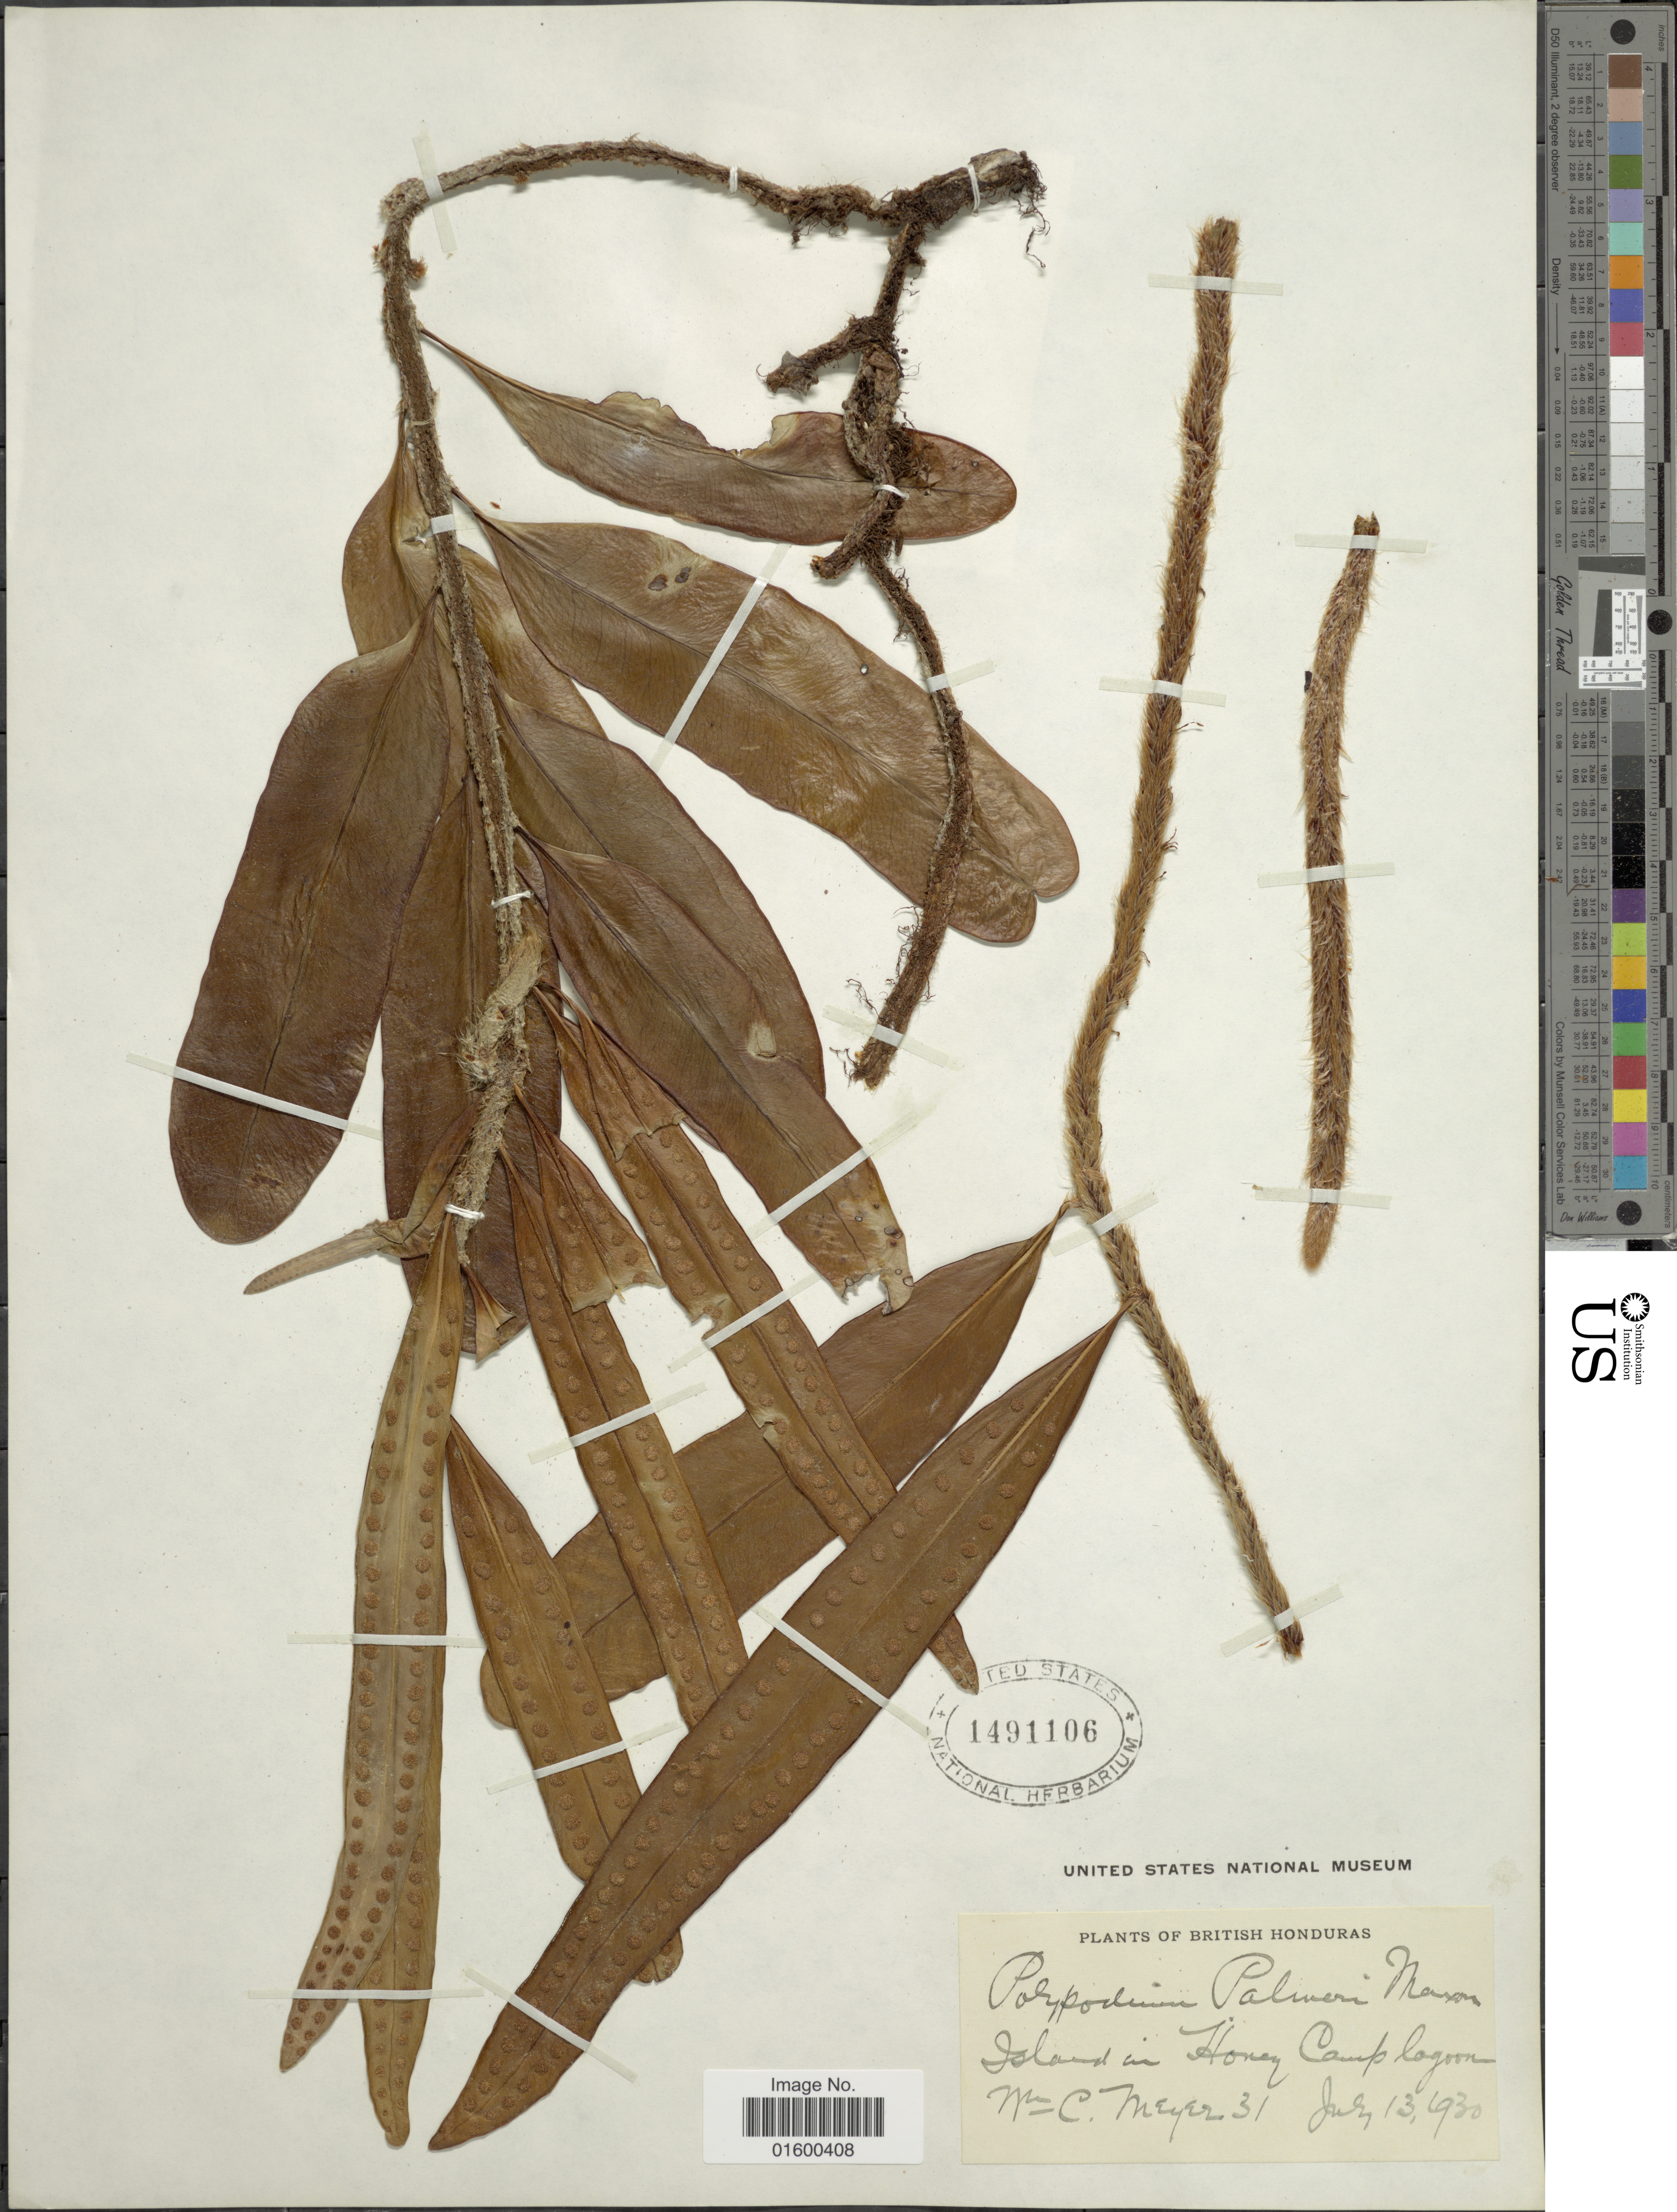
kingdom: Plantae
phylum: Tracheophyta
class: Polypodiopsida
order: Polypodiales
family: Polypodiaceae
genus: Microgramma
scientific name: Microgramma nitida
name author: (J. Sm.) A.R. Sm.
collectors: C. Meyer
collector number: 31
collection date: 1930-07-13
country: Belize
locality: British Honduras, Island in Honey Camp lagoon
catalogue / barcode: US 1491106